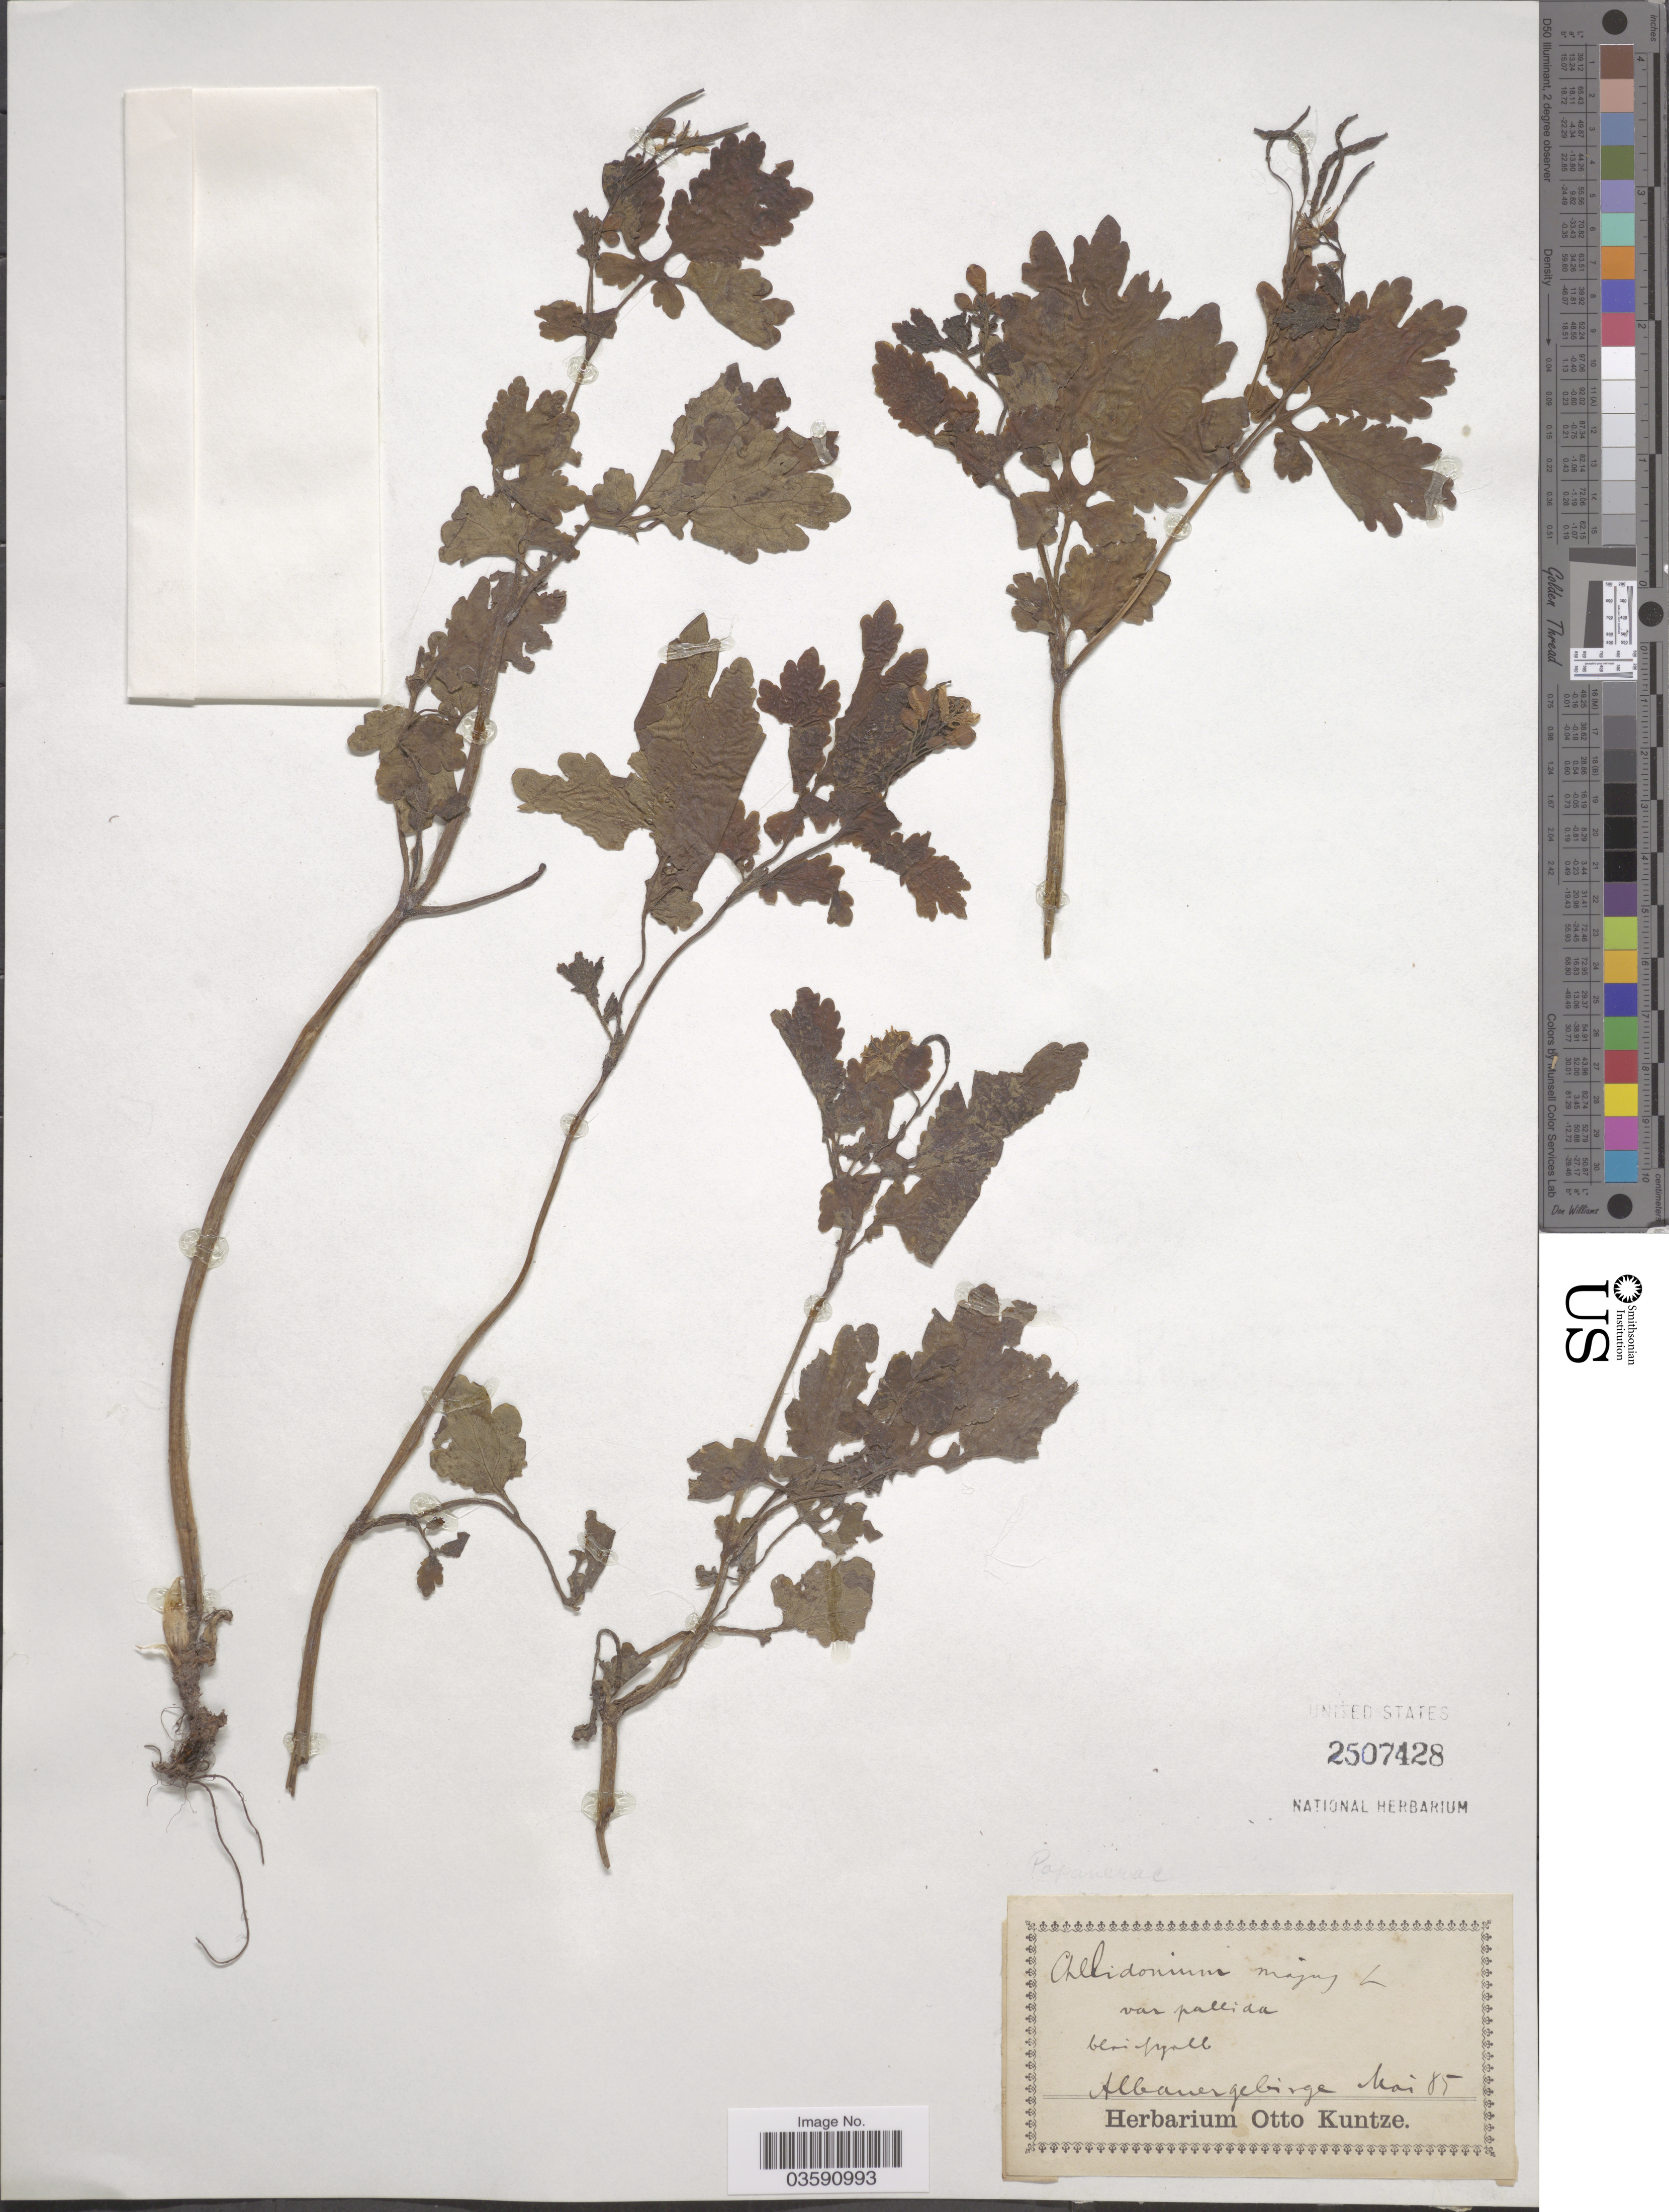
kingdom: Plantae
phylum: Tracheophyta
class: Magnoliopsida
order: Ranunculales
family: Papaveraceae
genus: Chelidonium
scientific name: Chelidonium majus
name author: L.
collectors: ex herb. Otto Kuntze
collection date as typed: Transcribed d/m/y: /5/85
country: Italy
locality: Albanergebirge.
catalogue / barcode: US 2507428